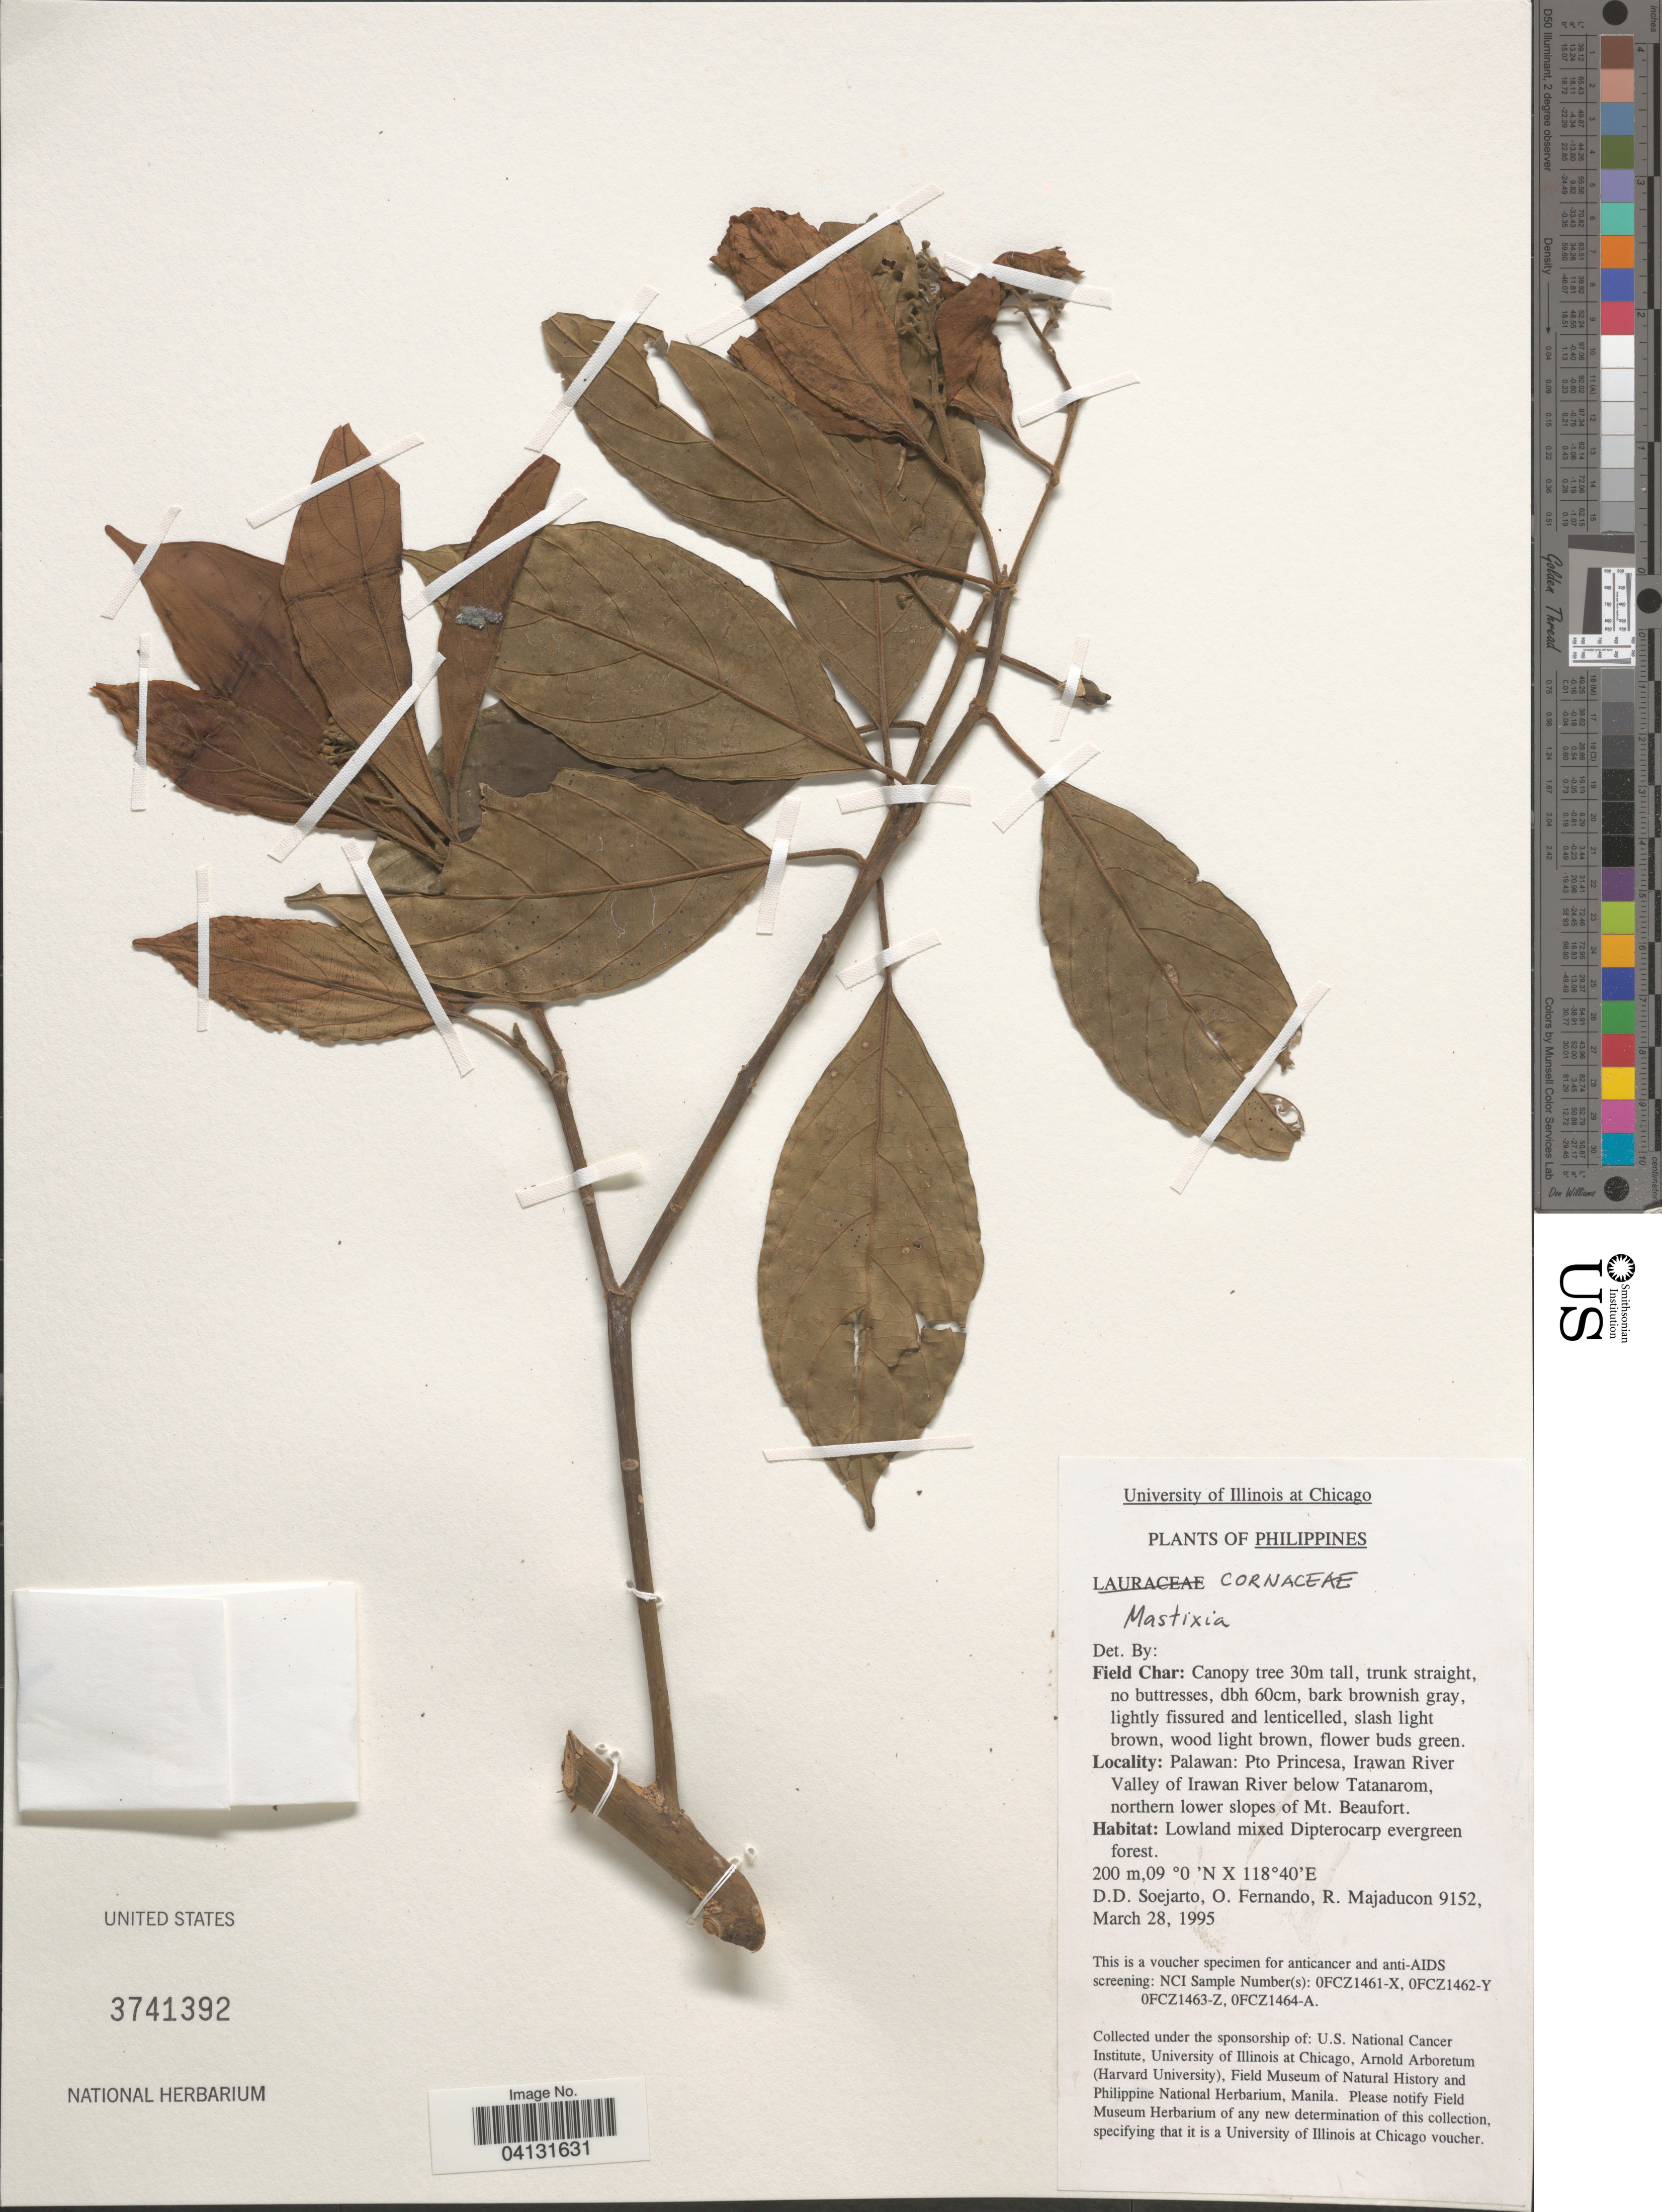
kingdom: Plantae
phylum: Tracheophyta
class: Magnoliopsida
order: Cornales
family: Nyssaceae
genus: Mastixia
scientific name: Mastixia sp.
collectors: O. Fernando & R. Majaducon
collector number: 9152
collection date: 1995-03-28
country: Philippines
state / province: Mimaropa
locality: Palawan: Pto Princesa, Irawan River Valley of Irawan River below Tatanarom, northern lower slopes of Mt. Beaufort.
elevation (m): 200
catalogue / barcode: US 3741392